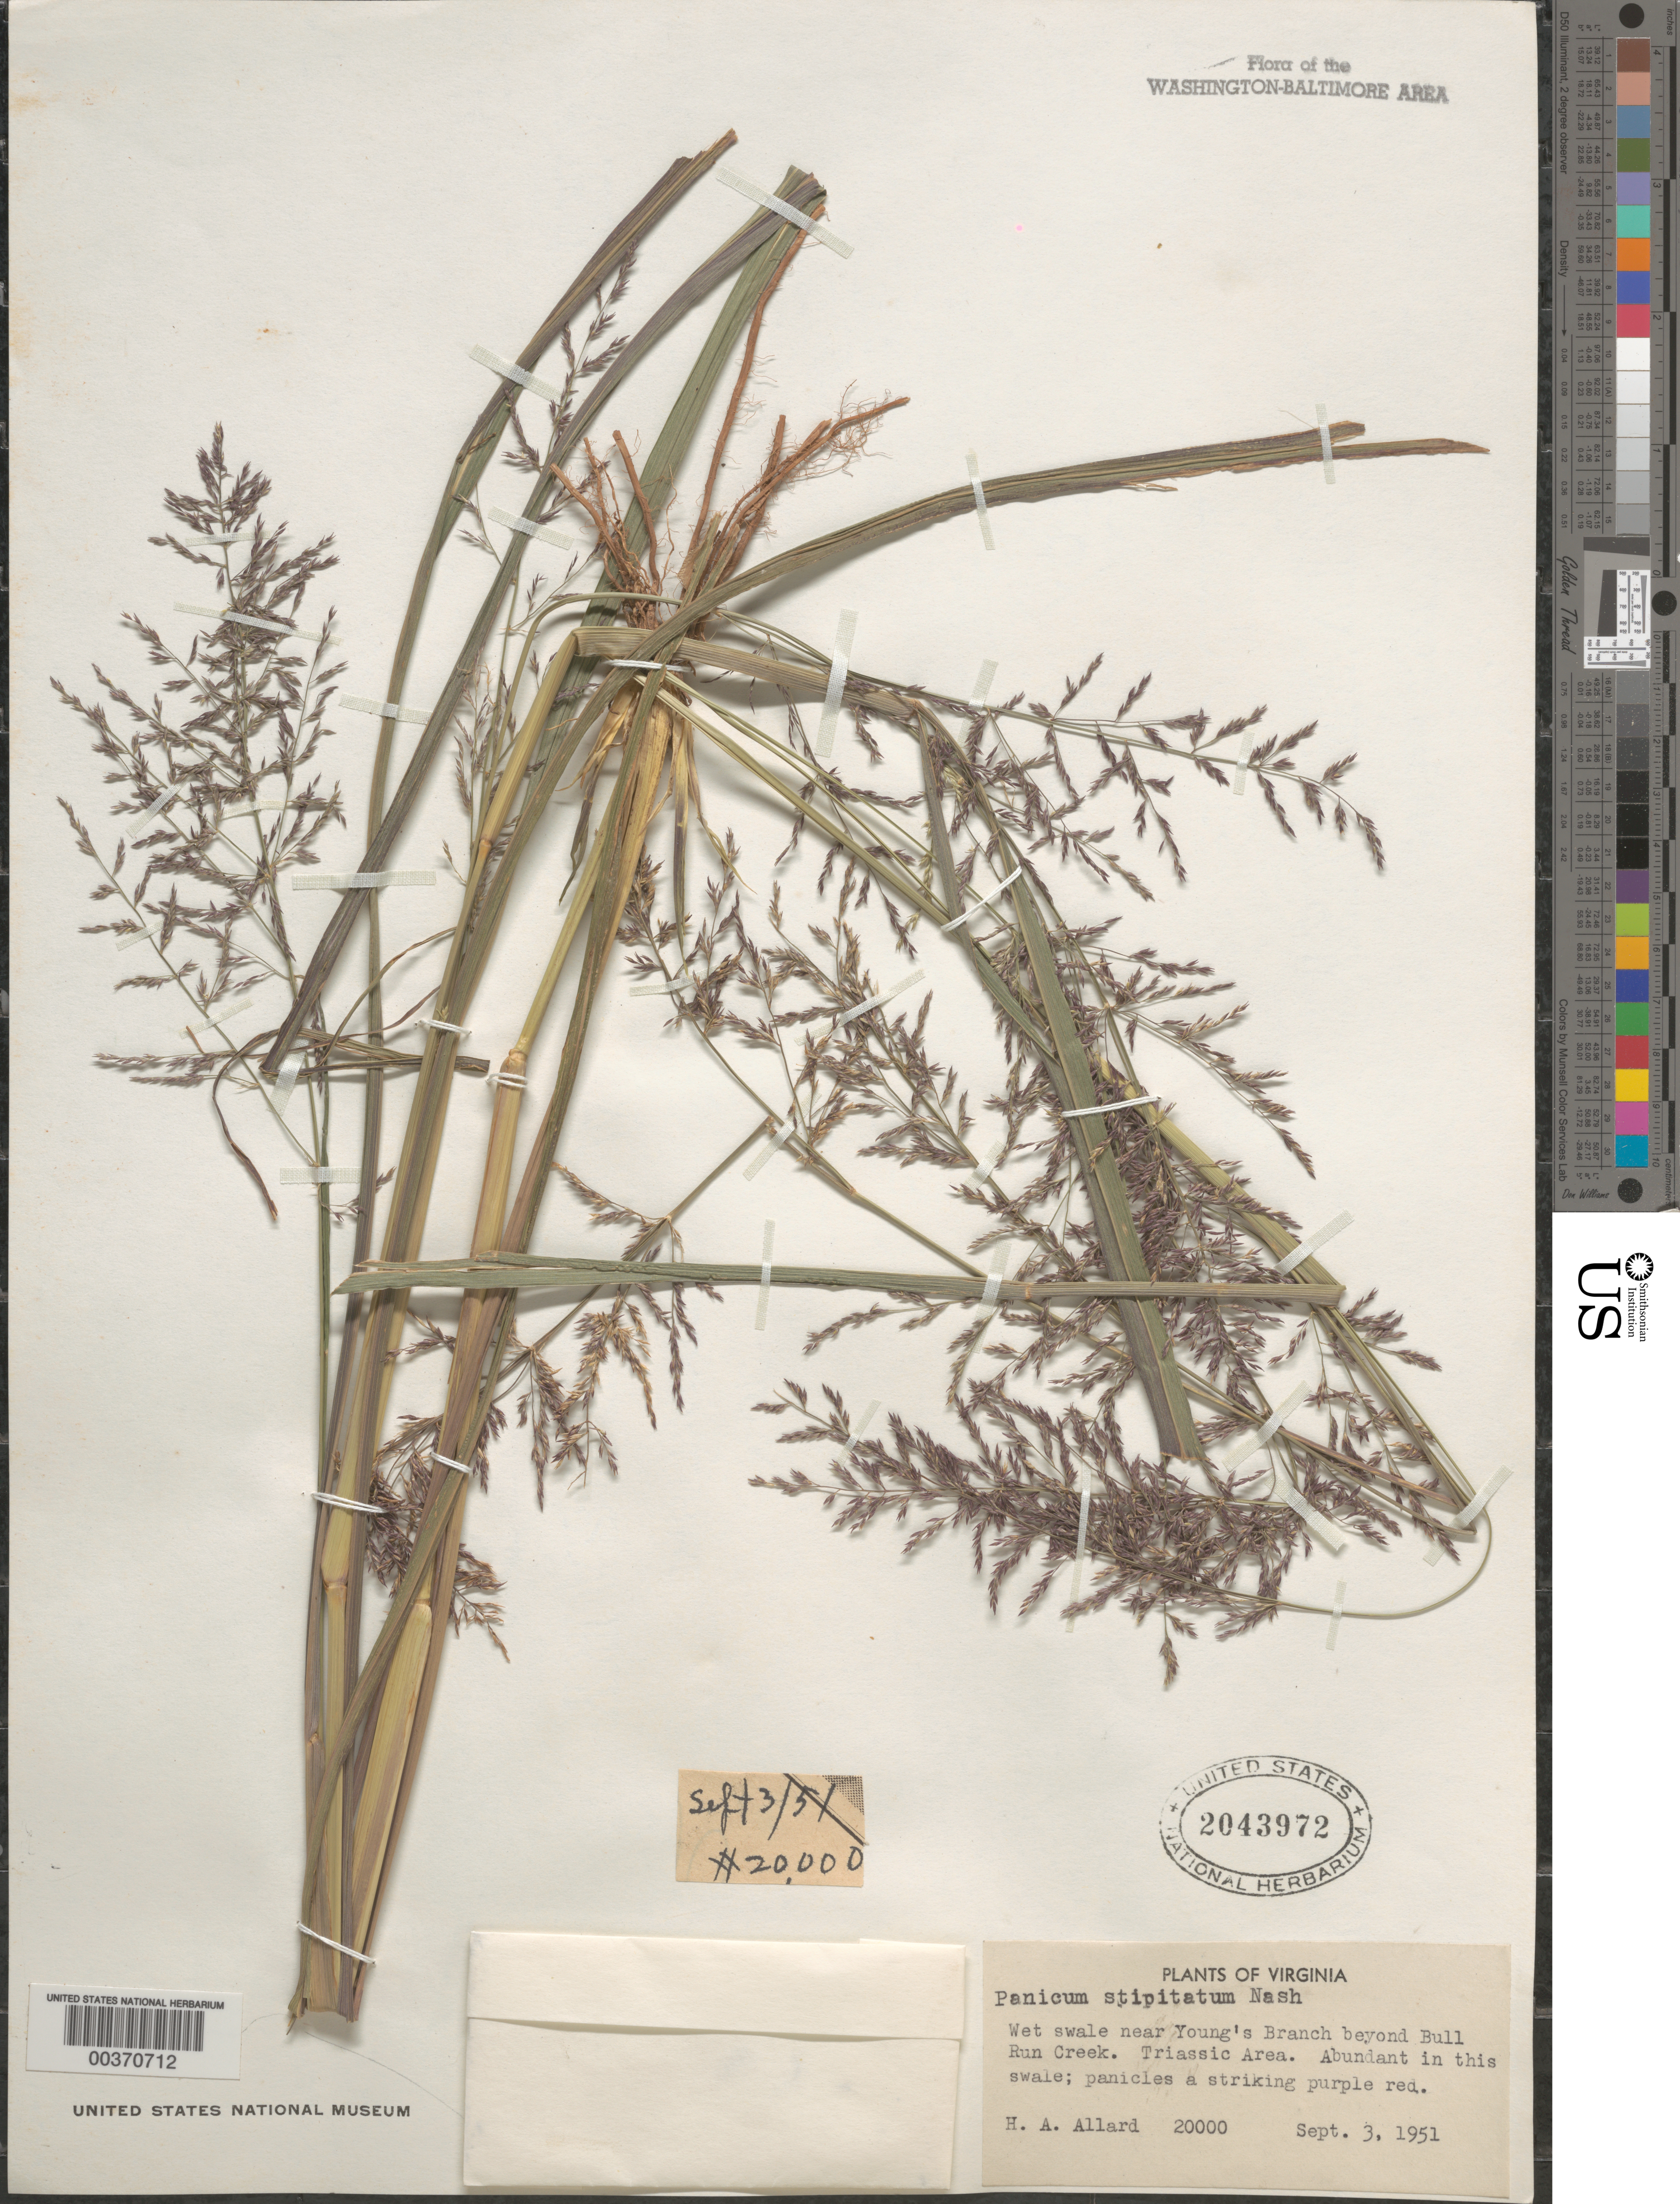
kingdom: Plantae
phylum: Tracheophyta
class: Liliopsida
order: Poales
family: Poaceae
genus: Coleataenia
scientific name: Coleataenia rigidula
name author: (Bosc ex Nees) LeBlond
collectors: H. A. Allard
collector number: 20000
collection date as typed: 03 Sep 1951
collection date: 1951-09-03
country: United States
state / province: Virginia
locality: Youngs Branch beyond Bull Run Creek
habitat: Wet swale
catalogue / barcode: US 2043972